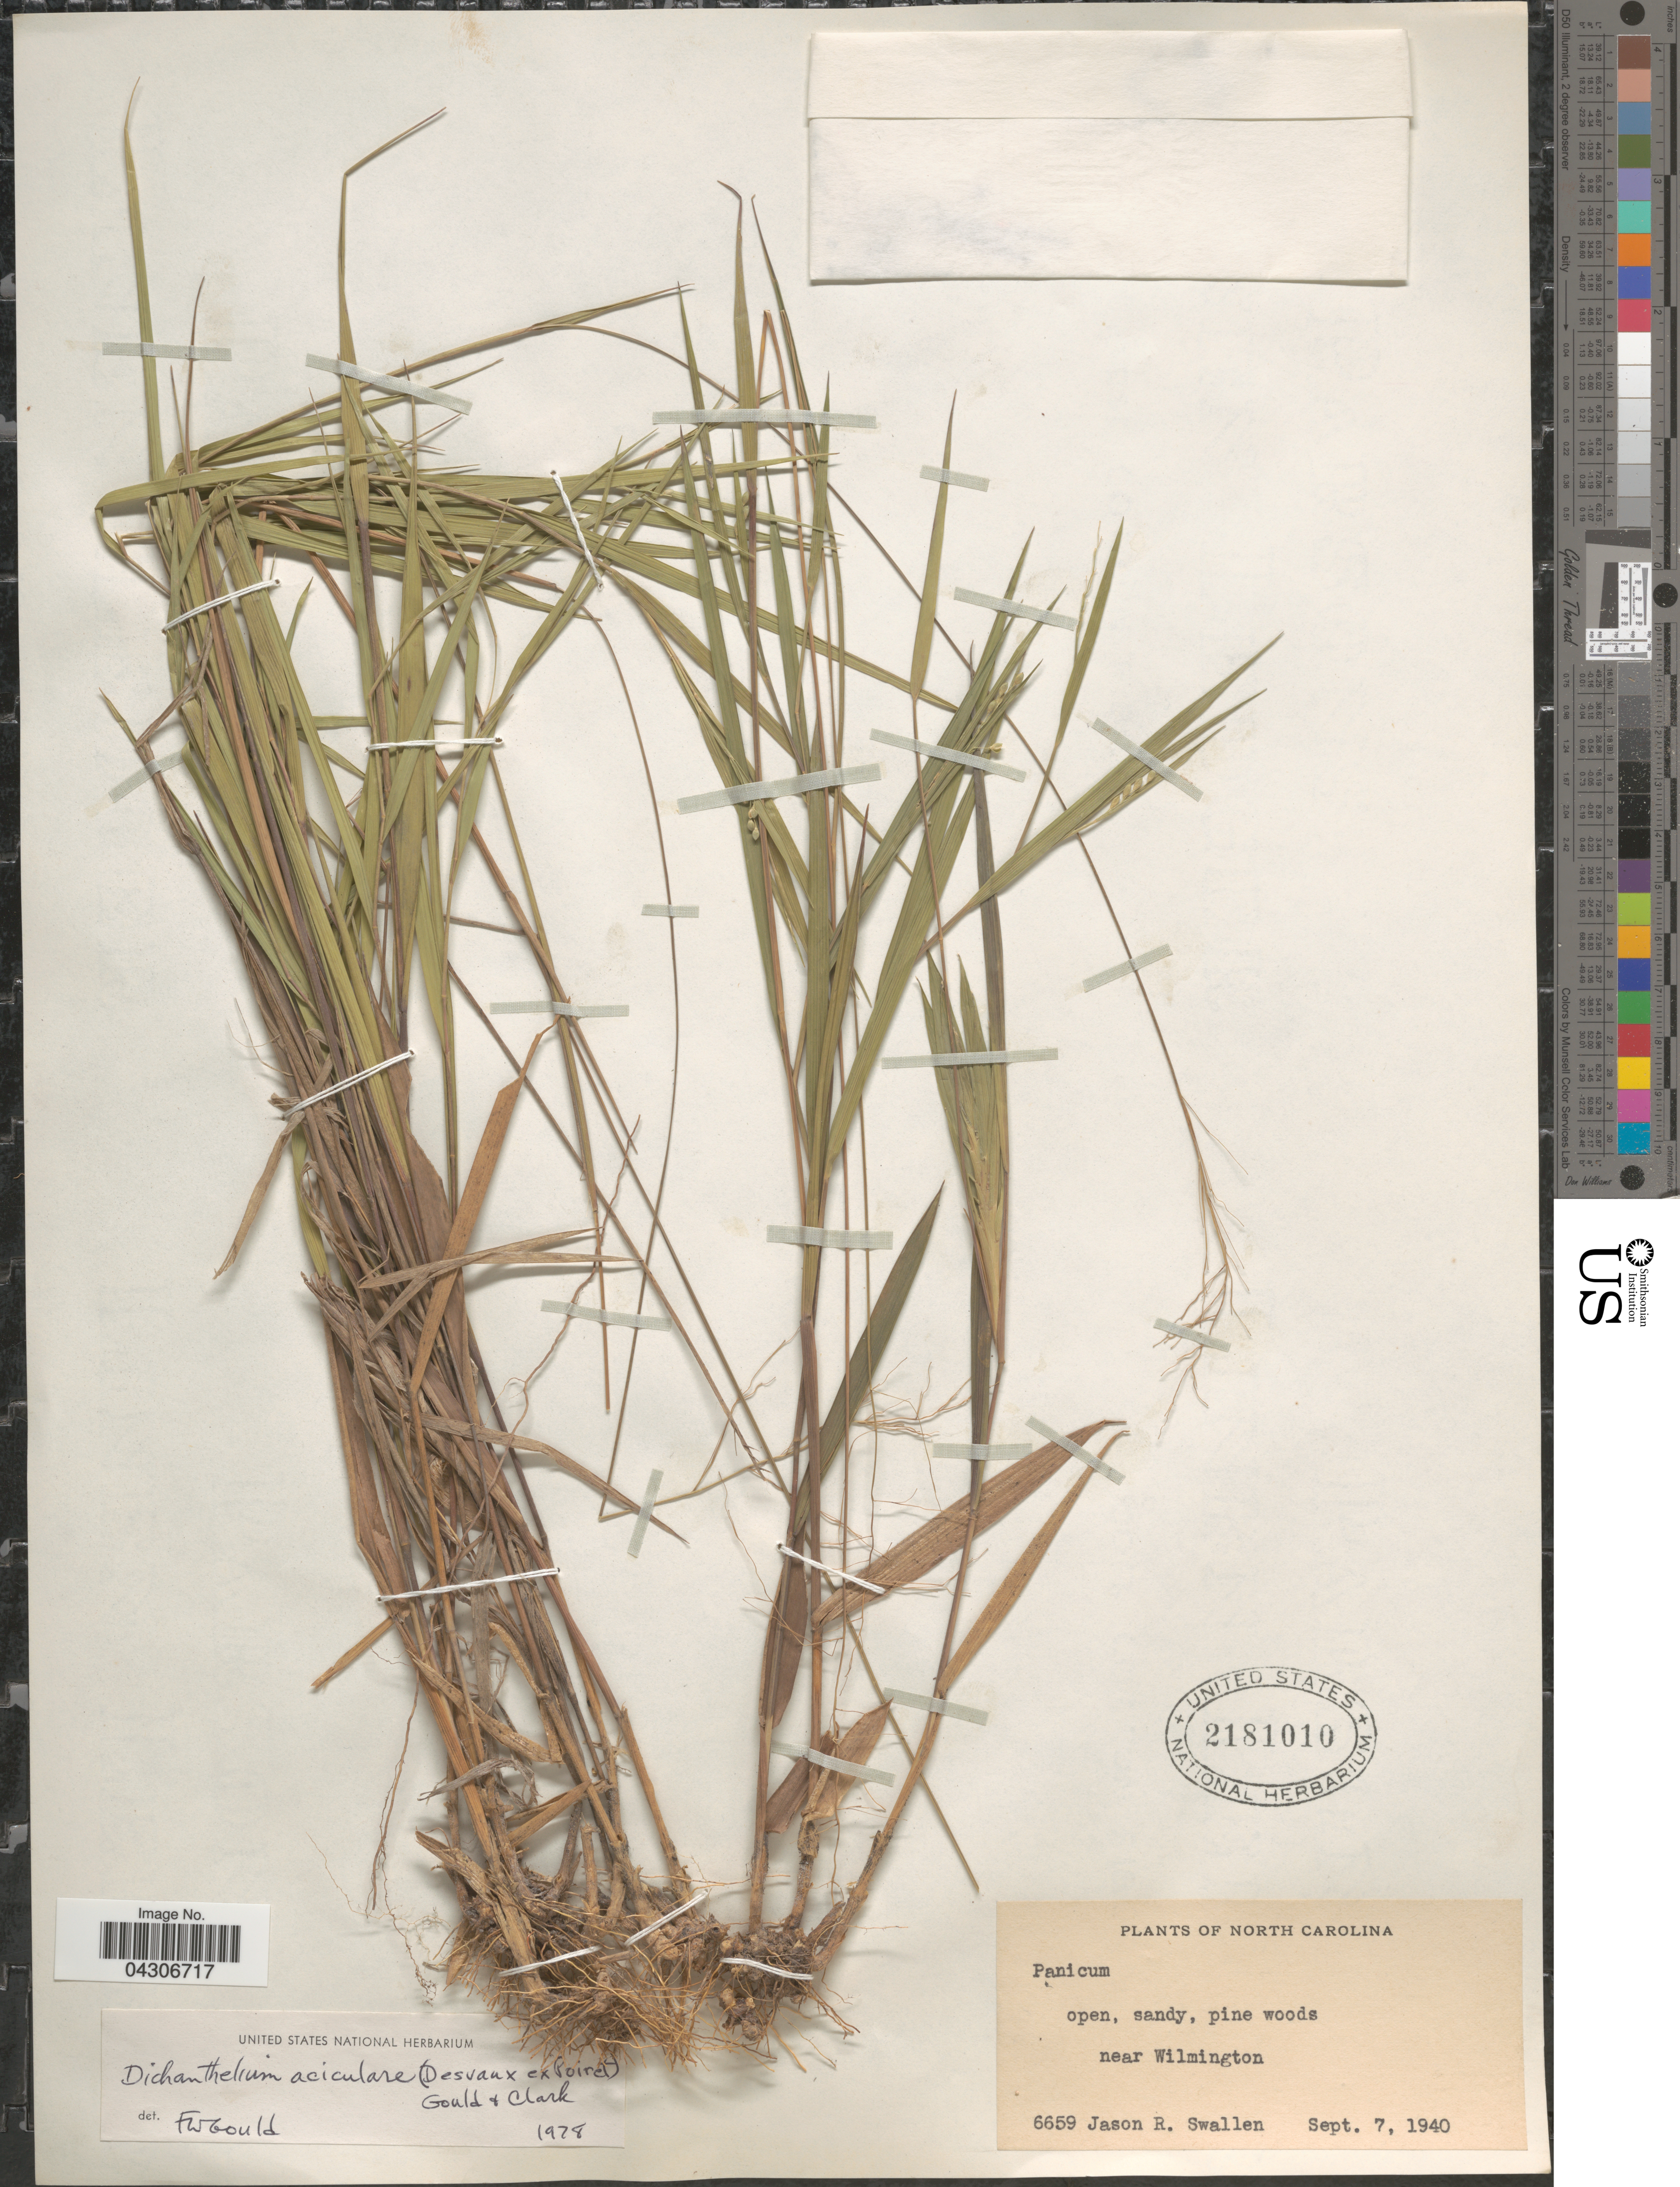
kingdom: Plantae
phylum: Tracheophyta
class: Liliopsida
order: Poales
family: Poaceae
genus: Dichanthelium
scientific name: Dichanthelium aciculare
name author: (Desv. ex Poir.) Gould & C.A. Clark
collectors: J. R. Swallen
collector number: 6659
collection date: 1940-09-07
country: United States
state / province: North Carolina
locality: Open, sandy, pine woods near Wilmington.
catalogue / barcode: US 2181010